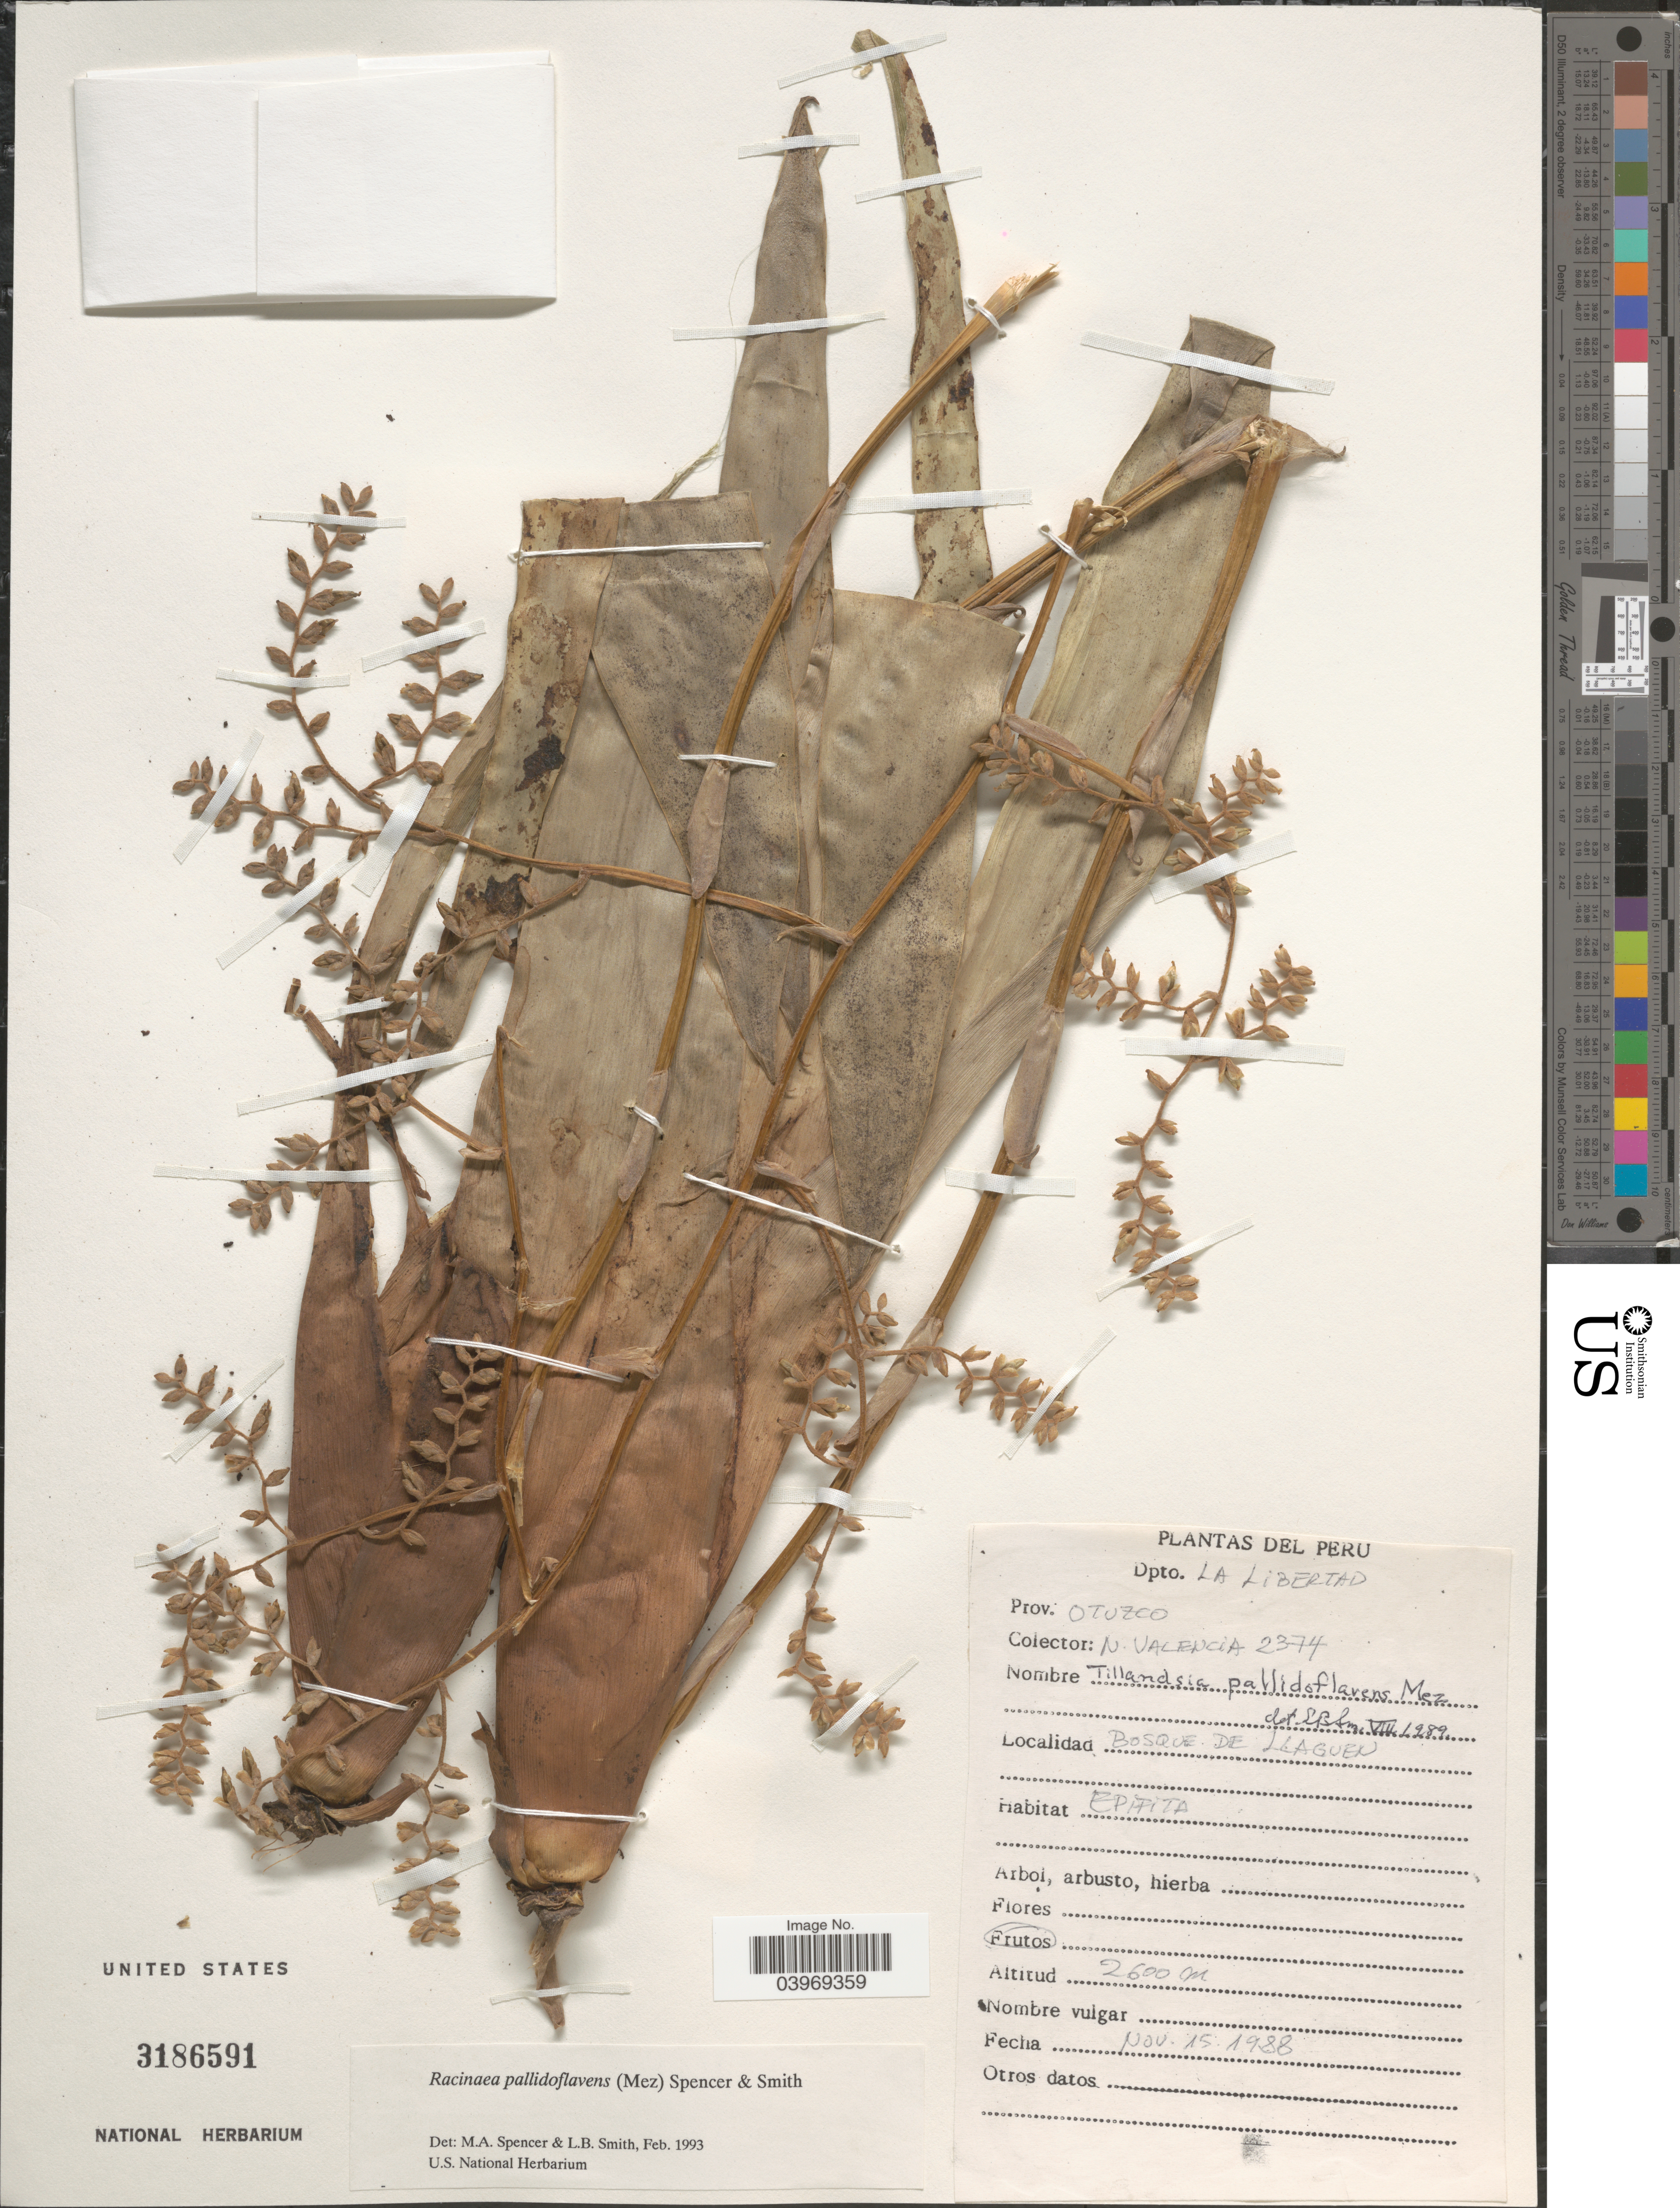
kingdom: Plantae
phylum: Tracheophyta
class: Liliopsida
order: Poales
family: Bromeliaceae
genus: Racinaea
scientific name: Racinaea pallidoflavens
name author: (Mez) M.A. Spencer & L.B. Sm.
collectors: N. Valencia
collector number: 2374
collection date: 1988-11-15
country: Peru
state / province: La Libertad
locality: Dpto. La Libertad. Prov. Otuzco. Bosque de Llaguen.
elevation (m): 2600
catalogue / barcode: US 3186591